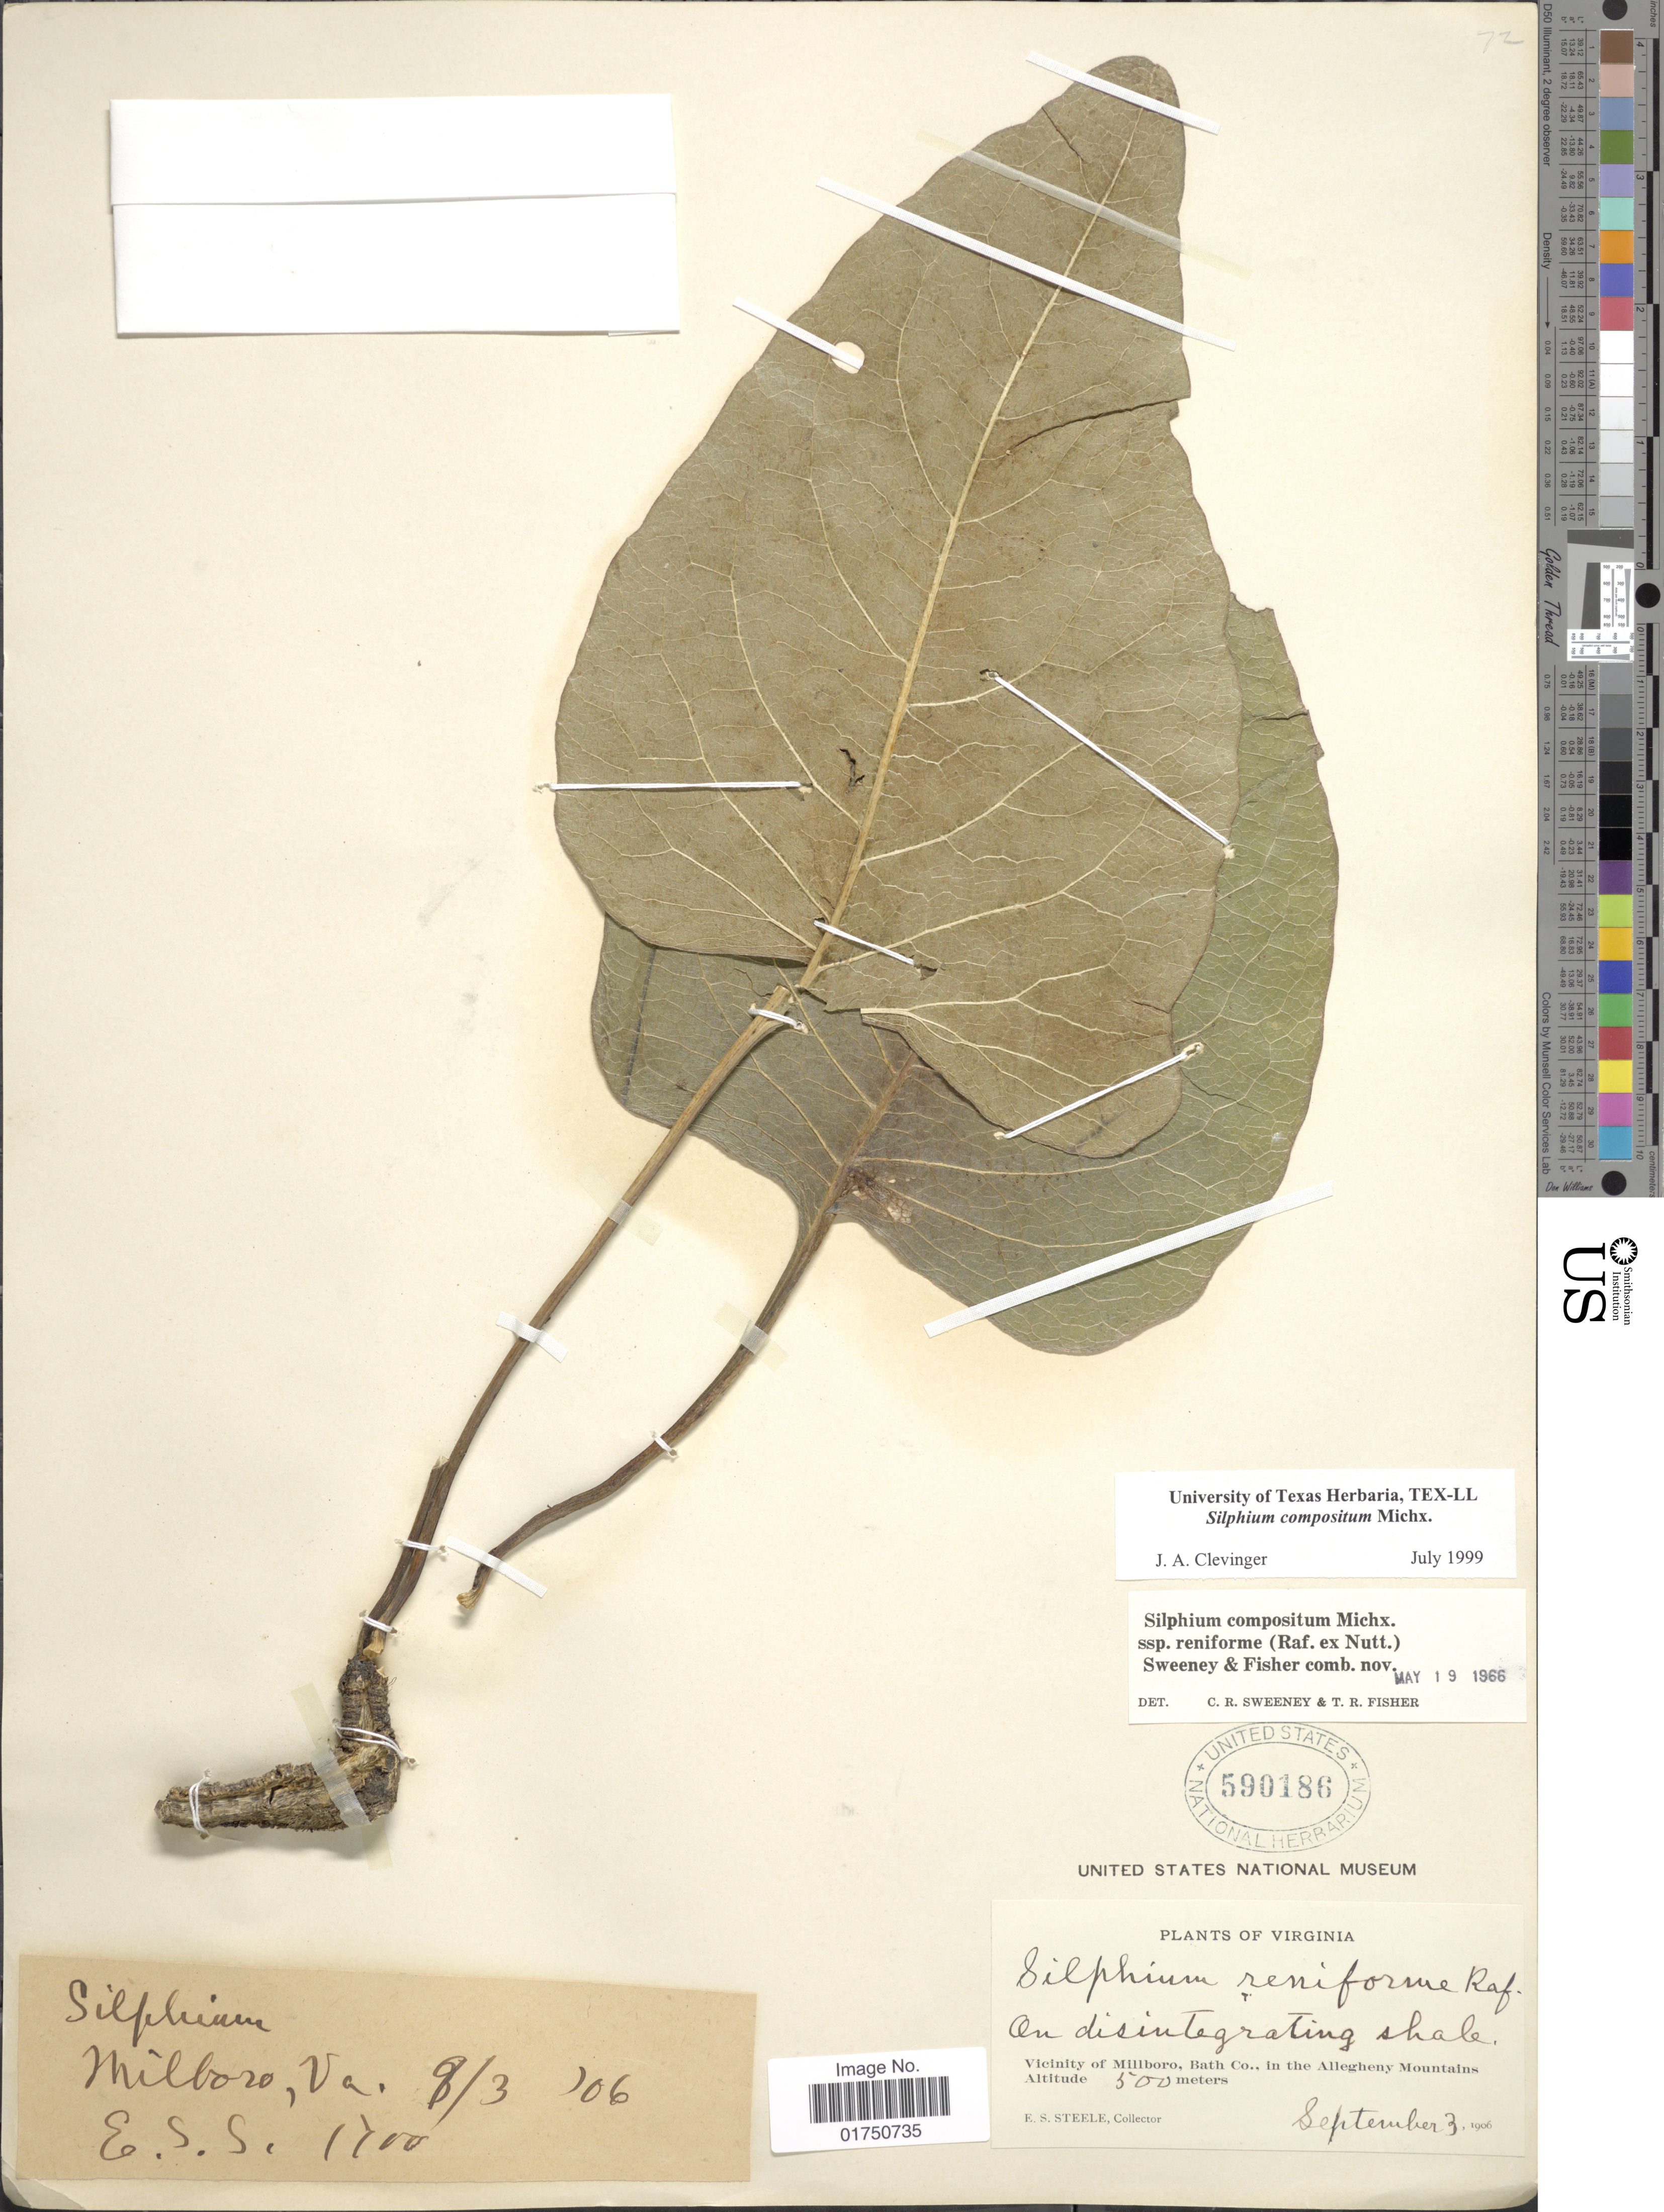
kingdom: Plantae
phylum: Tracheophyta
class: Magnoliopsida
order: Asterales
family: Asteraceae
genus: Silphium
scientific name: Silphium compositum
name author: Michx.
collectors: E. Steele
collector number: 1700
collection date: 1906-09-03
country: United States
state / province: Virginia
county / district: Bath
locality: Vicinity of Millboro, Bath Co., in the Allegheny Mountains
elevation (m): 500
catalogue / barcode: US 590186